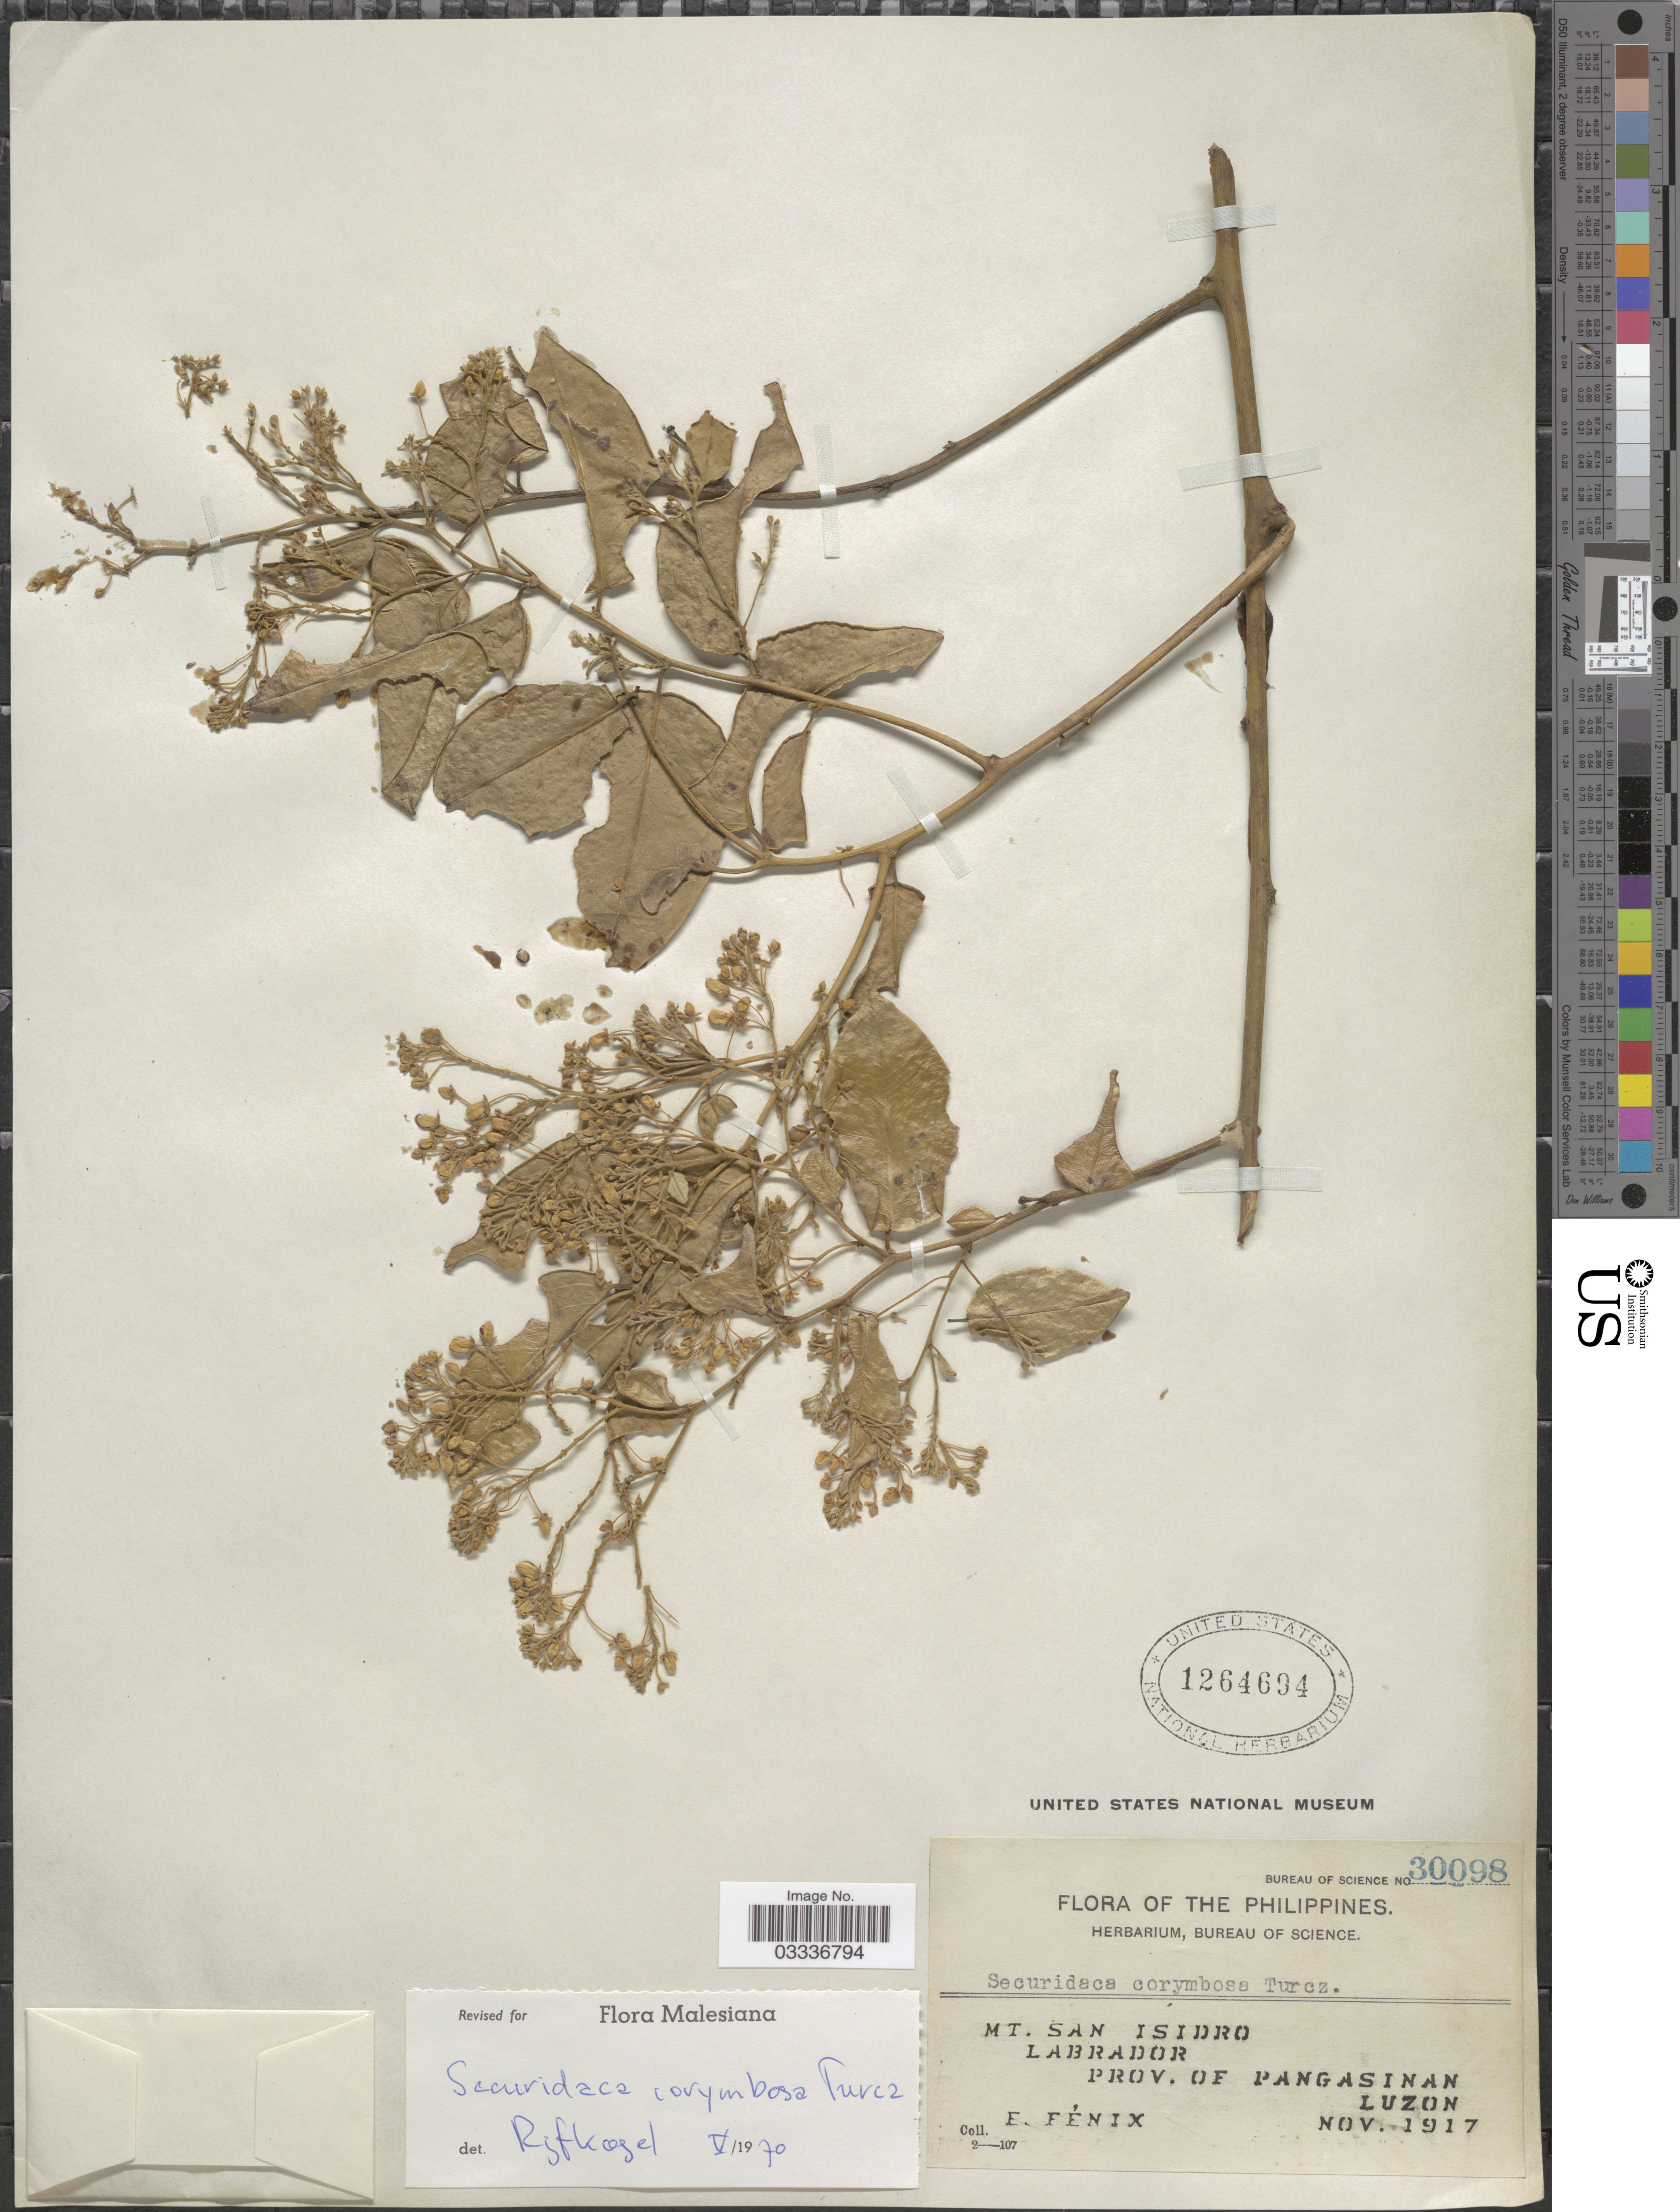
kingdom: Plantae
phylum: Tracheophyta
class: Magnoliopsida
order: Fabales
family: Polygalaceae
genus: Securidaca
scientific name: Securidaca corymbosa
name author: Turcz.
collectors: E. Fénix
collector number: Bureau of Science 30098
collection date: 1917-11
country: Philippines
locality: Mt. San Isidro Labrador Prov. of Pangasinan Luzon.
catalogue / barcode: US 1264694